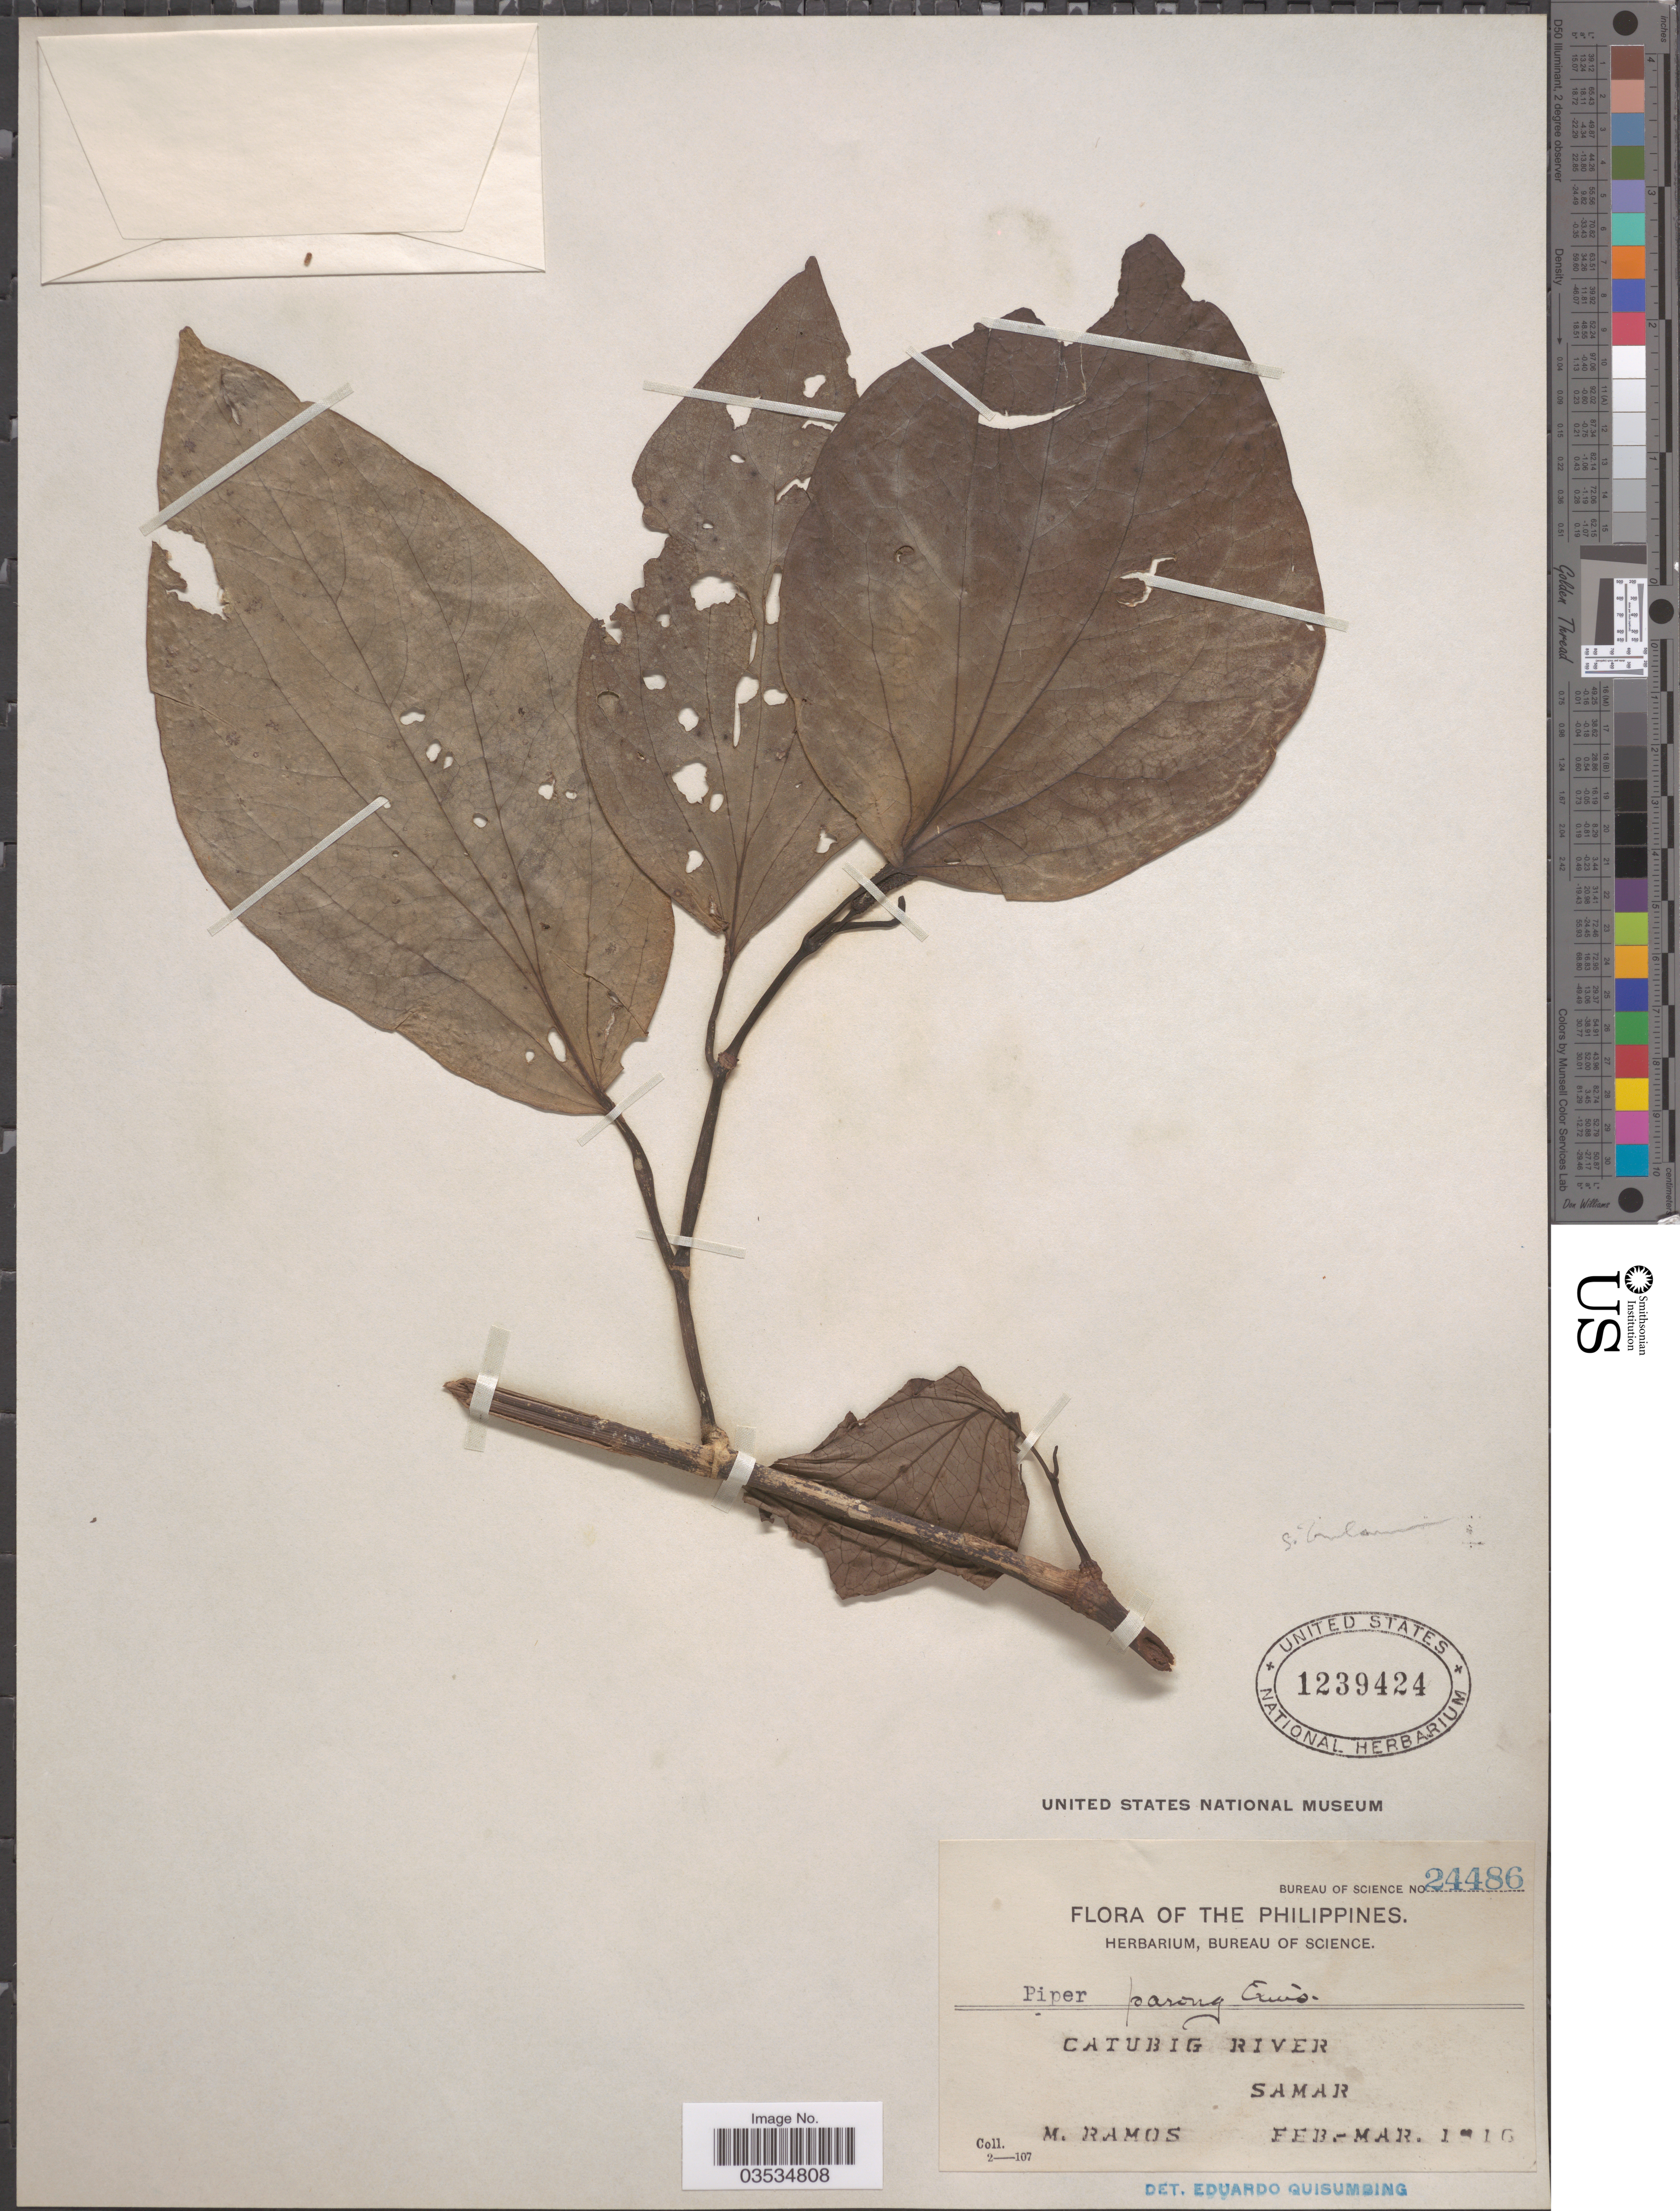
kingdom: Plantae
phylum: Tracheophyta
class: Magnoliopsida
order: Piperales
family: Piperaceae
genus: Piper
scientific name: Piper parong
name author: Quisumb.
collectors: M. Ramos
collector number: Bureau of Science 24486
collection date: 1916-02/1916-03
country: Philippines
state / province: Eastern Visayas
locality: Catubig River. Samar.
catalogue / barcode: US 1239424